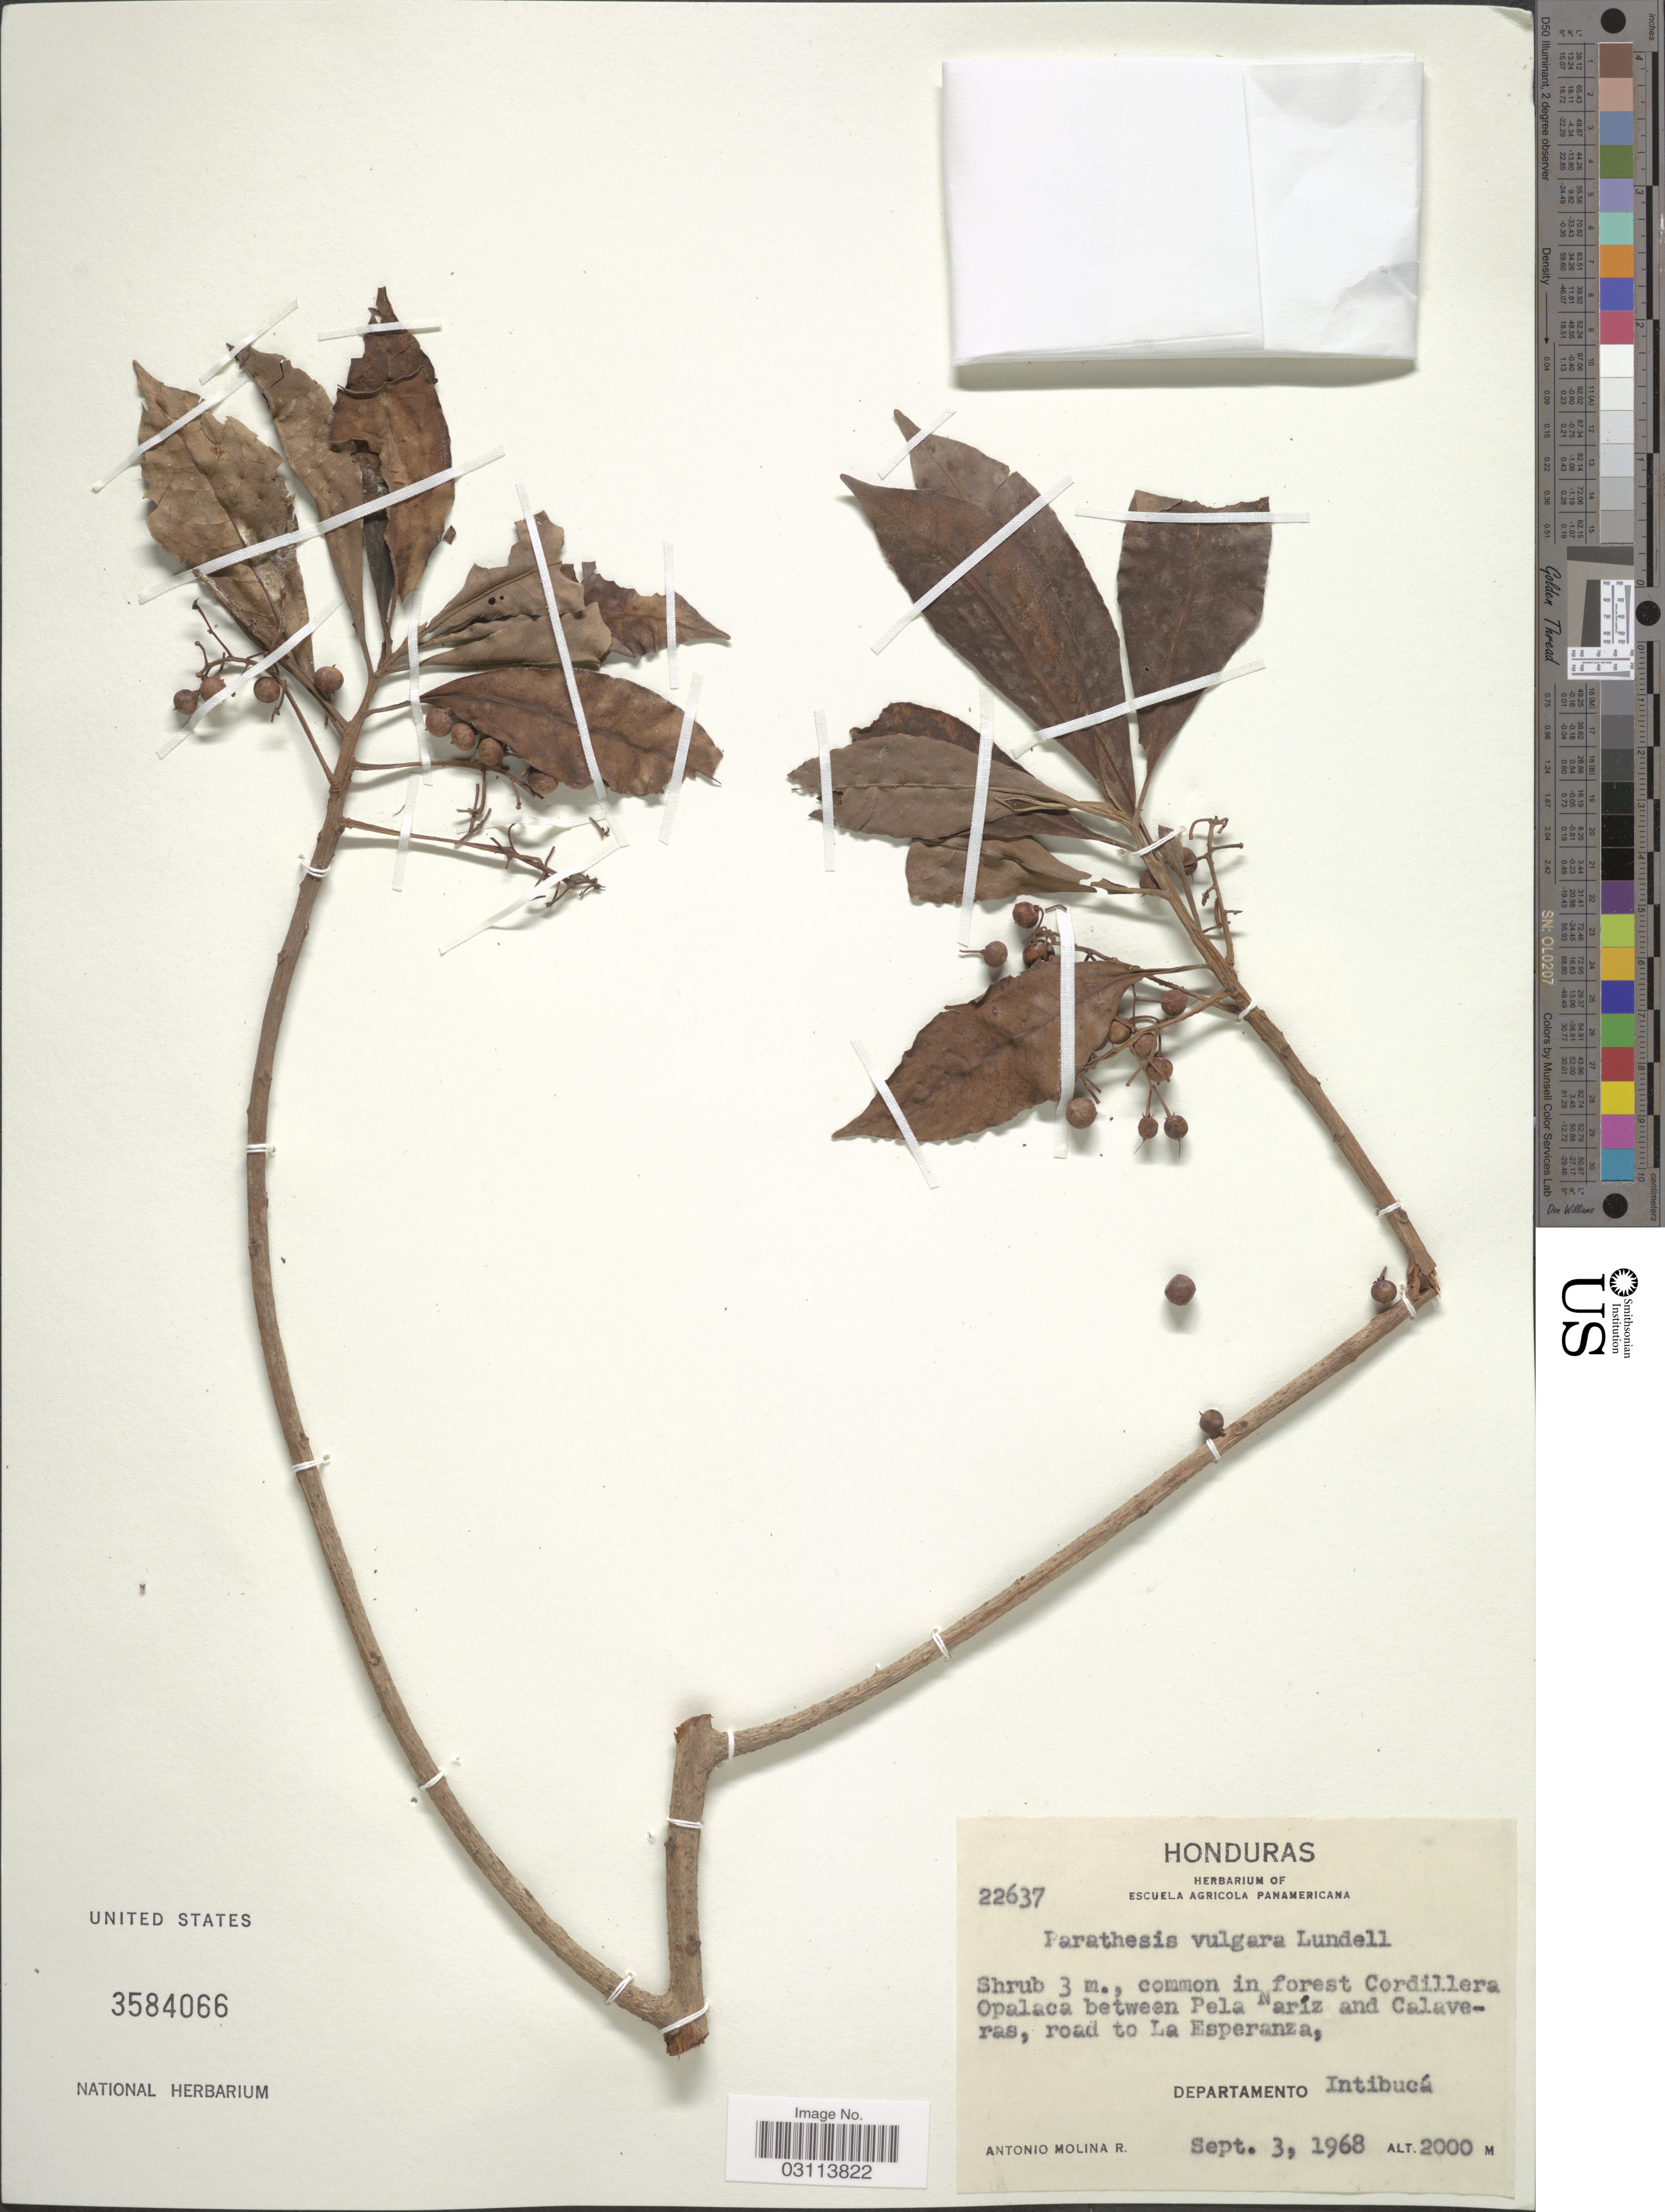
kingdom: Plantae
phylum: Tracheophyta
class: Magnoliopsida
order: Ericales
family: Primulaceae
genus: Parathesis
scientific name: Parathesis vulgata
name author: Lundell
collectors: A. Molina R.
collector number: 22637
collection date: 1968-09-03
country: Honduras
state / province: Intibuca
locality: Common in forest Cordillera Opalaca between Pela Naríz and Calaveras, road to La Esperanza, Departamento Intibucá.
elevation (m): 2000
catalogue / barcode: US 3584066